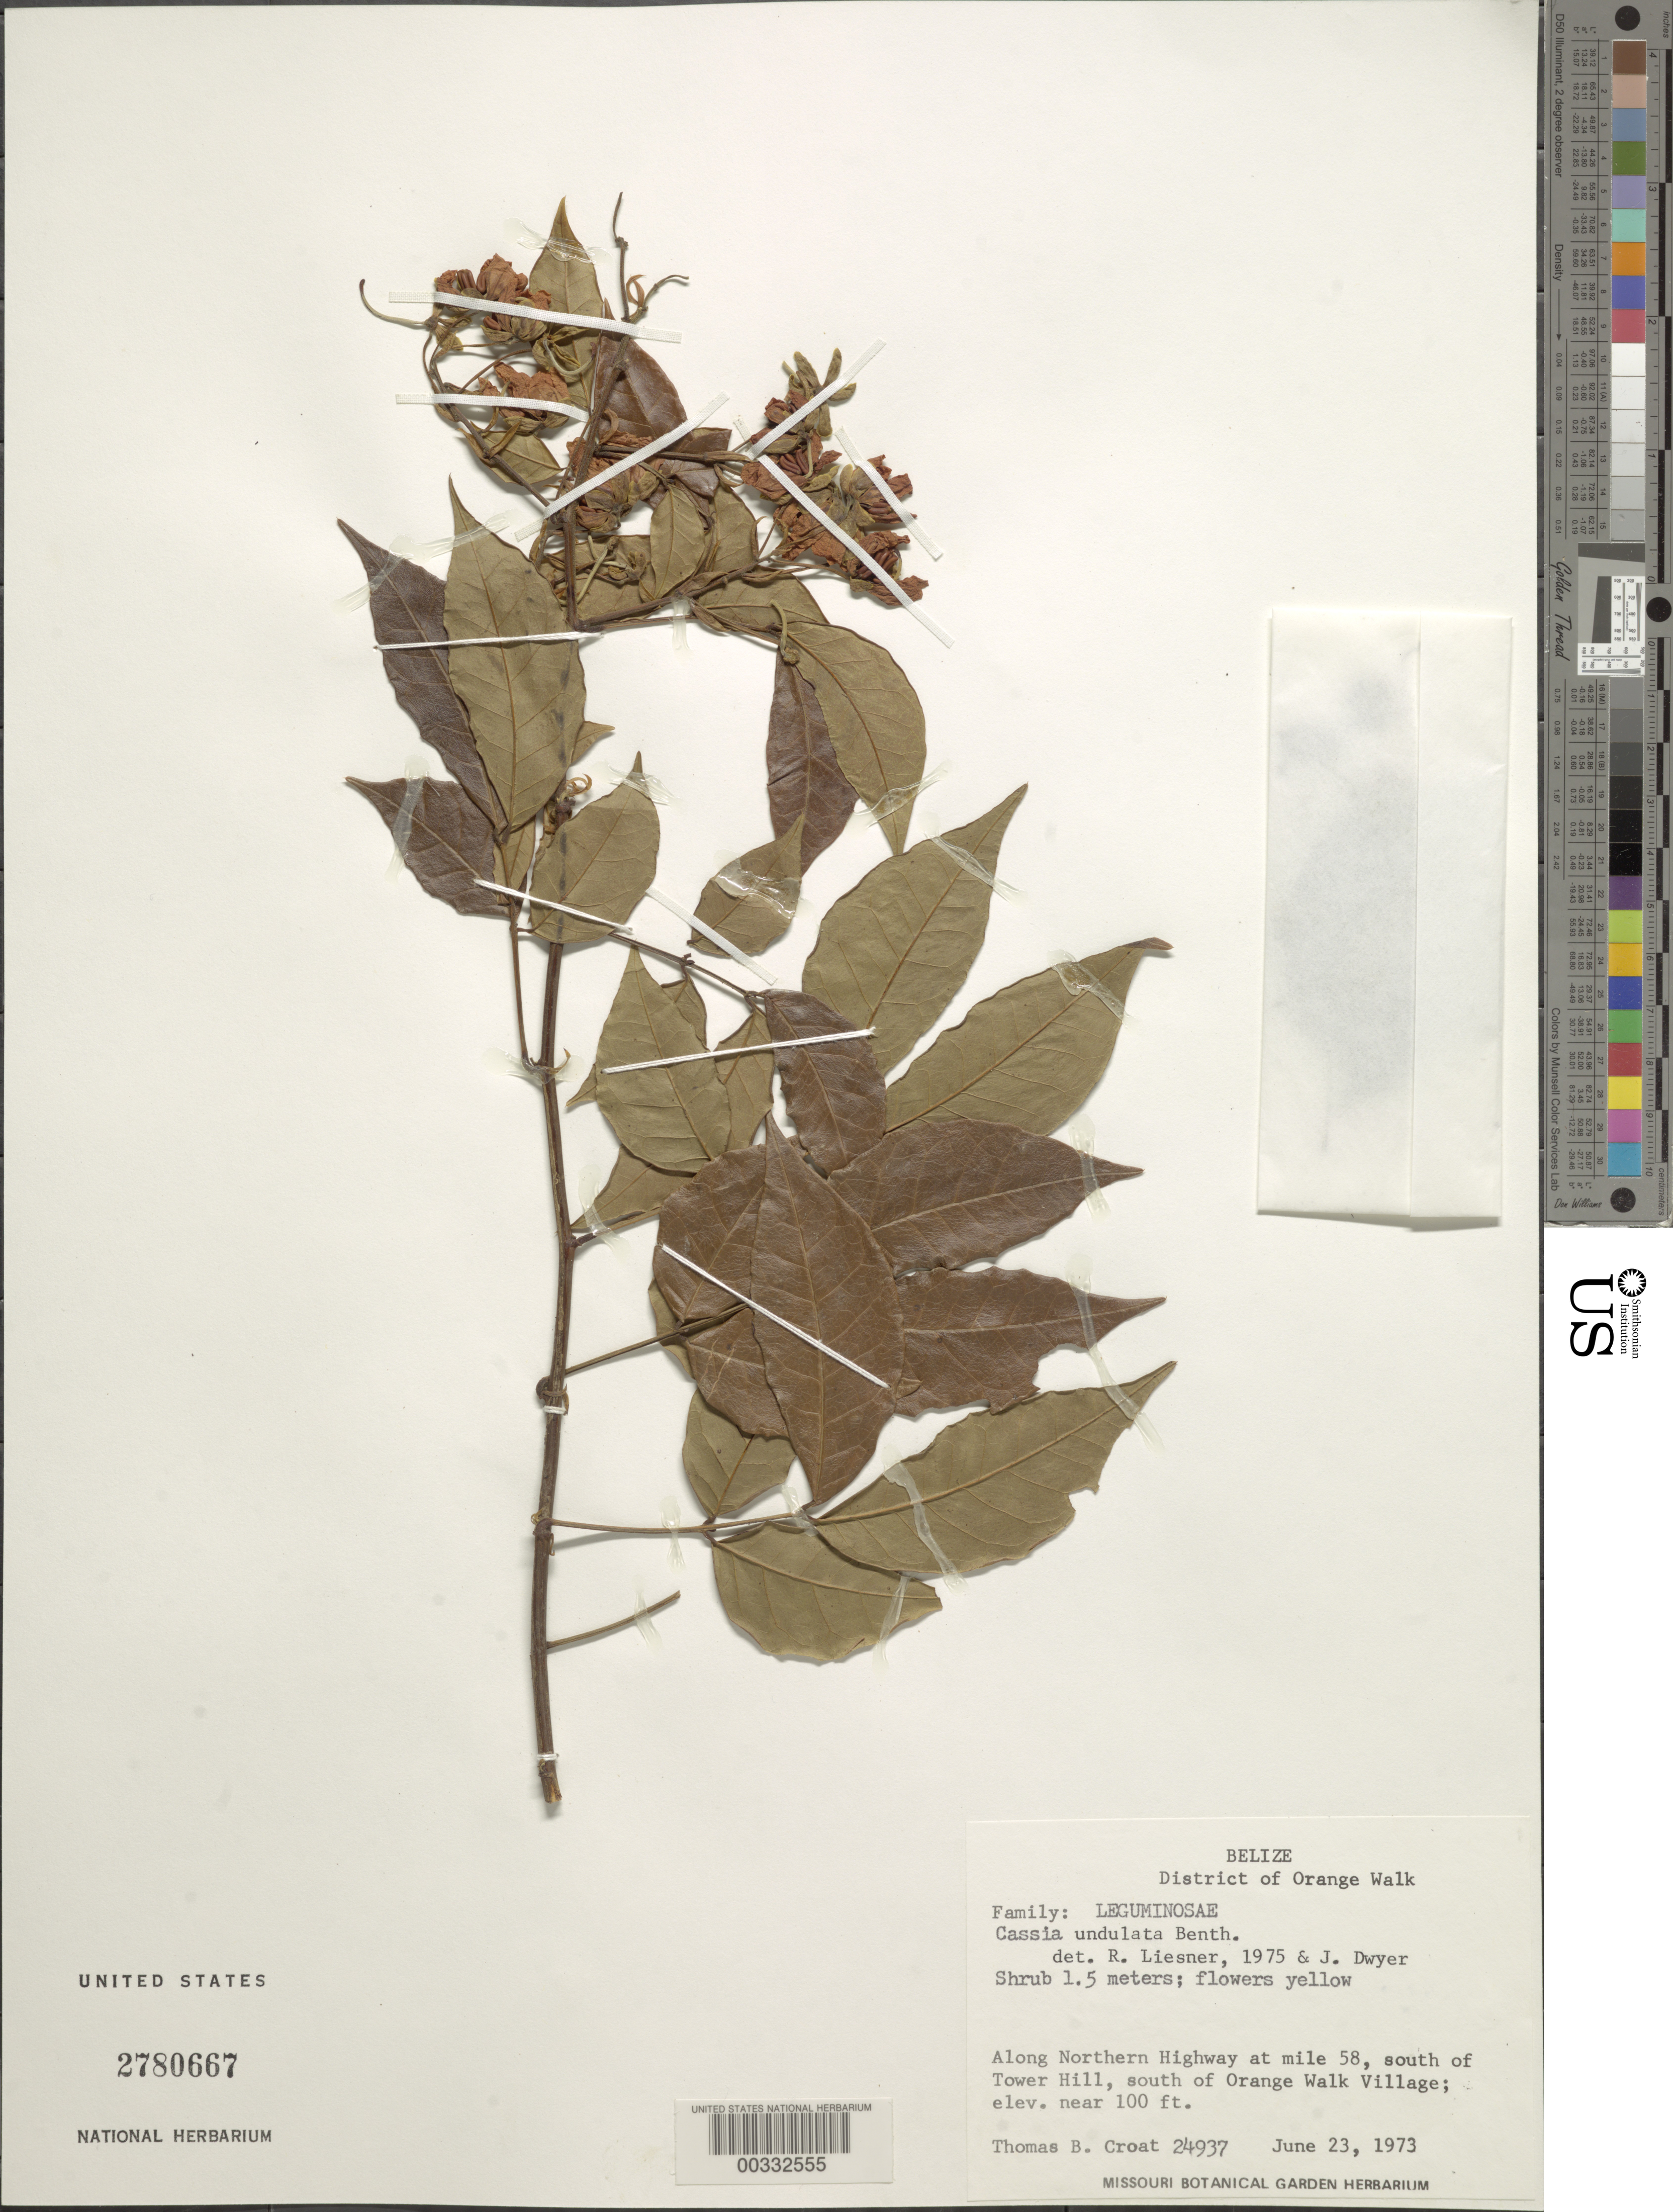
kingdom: Plantae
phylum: Tracheophyta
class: Magnoliopsida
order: Fabales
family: Fabaceae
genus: Senna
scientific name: Senna undulata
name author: (Benth.) H.S. Irwin & Barneby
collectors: T. B. Croat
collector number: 24937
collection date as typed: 23 Jun 1973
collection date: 1973-06-23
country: Belize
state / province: Orange Walk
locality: Along Northern Highway at mile 58, S of Tower Hill, S of Orange Walk Village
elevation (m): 100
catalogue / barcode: US 2780667